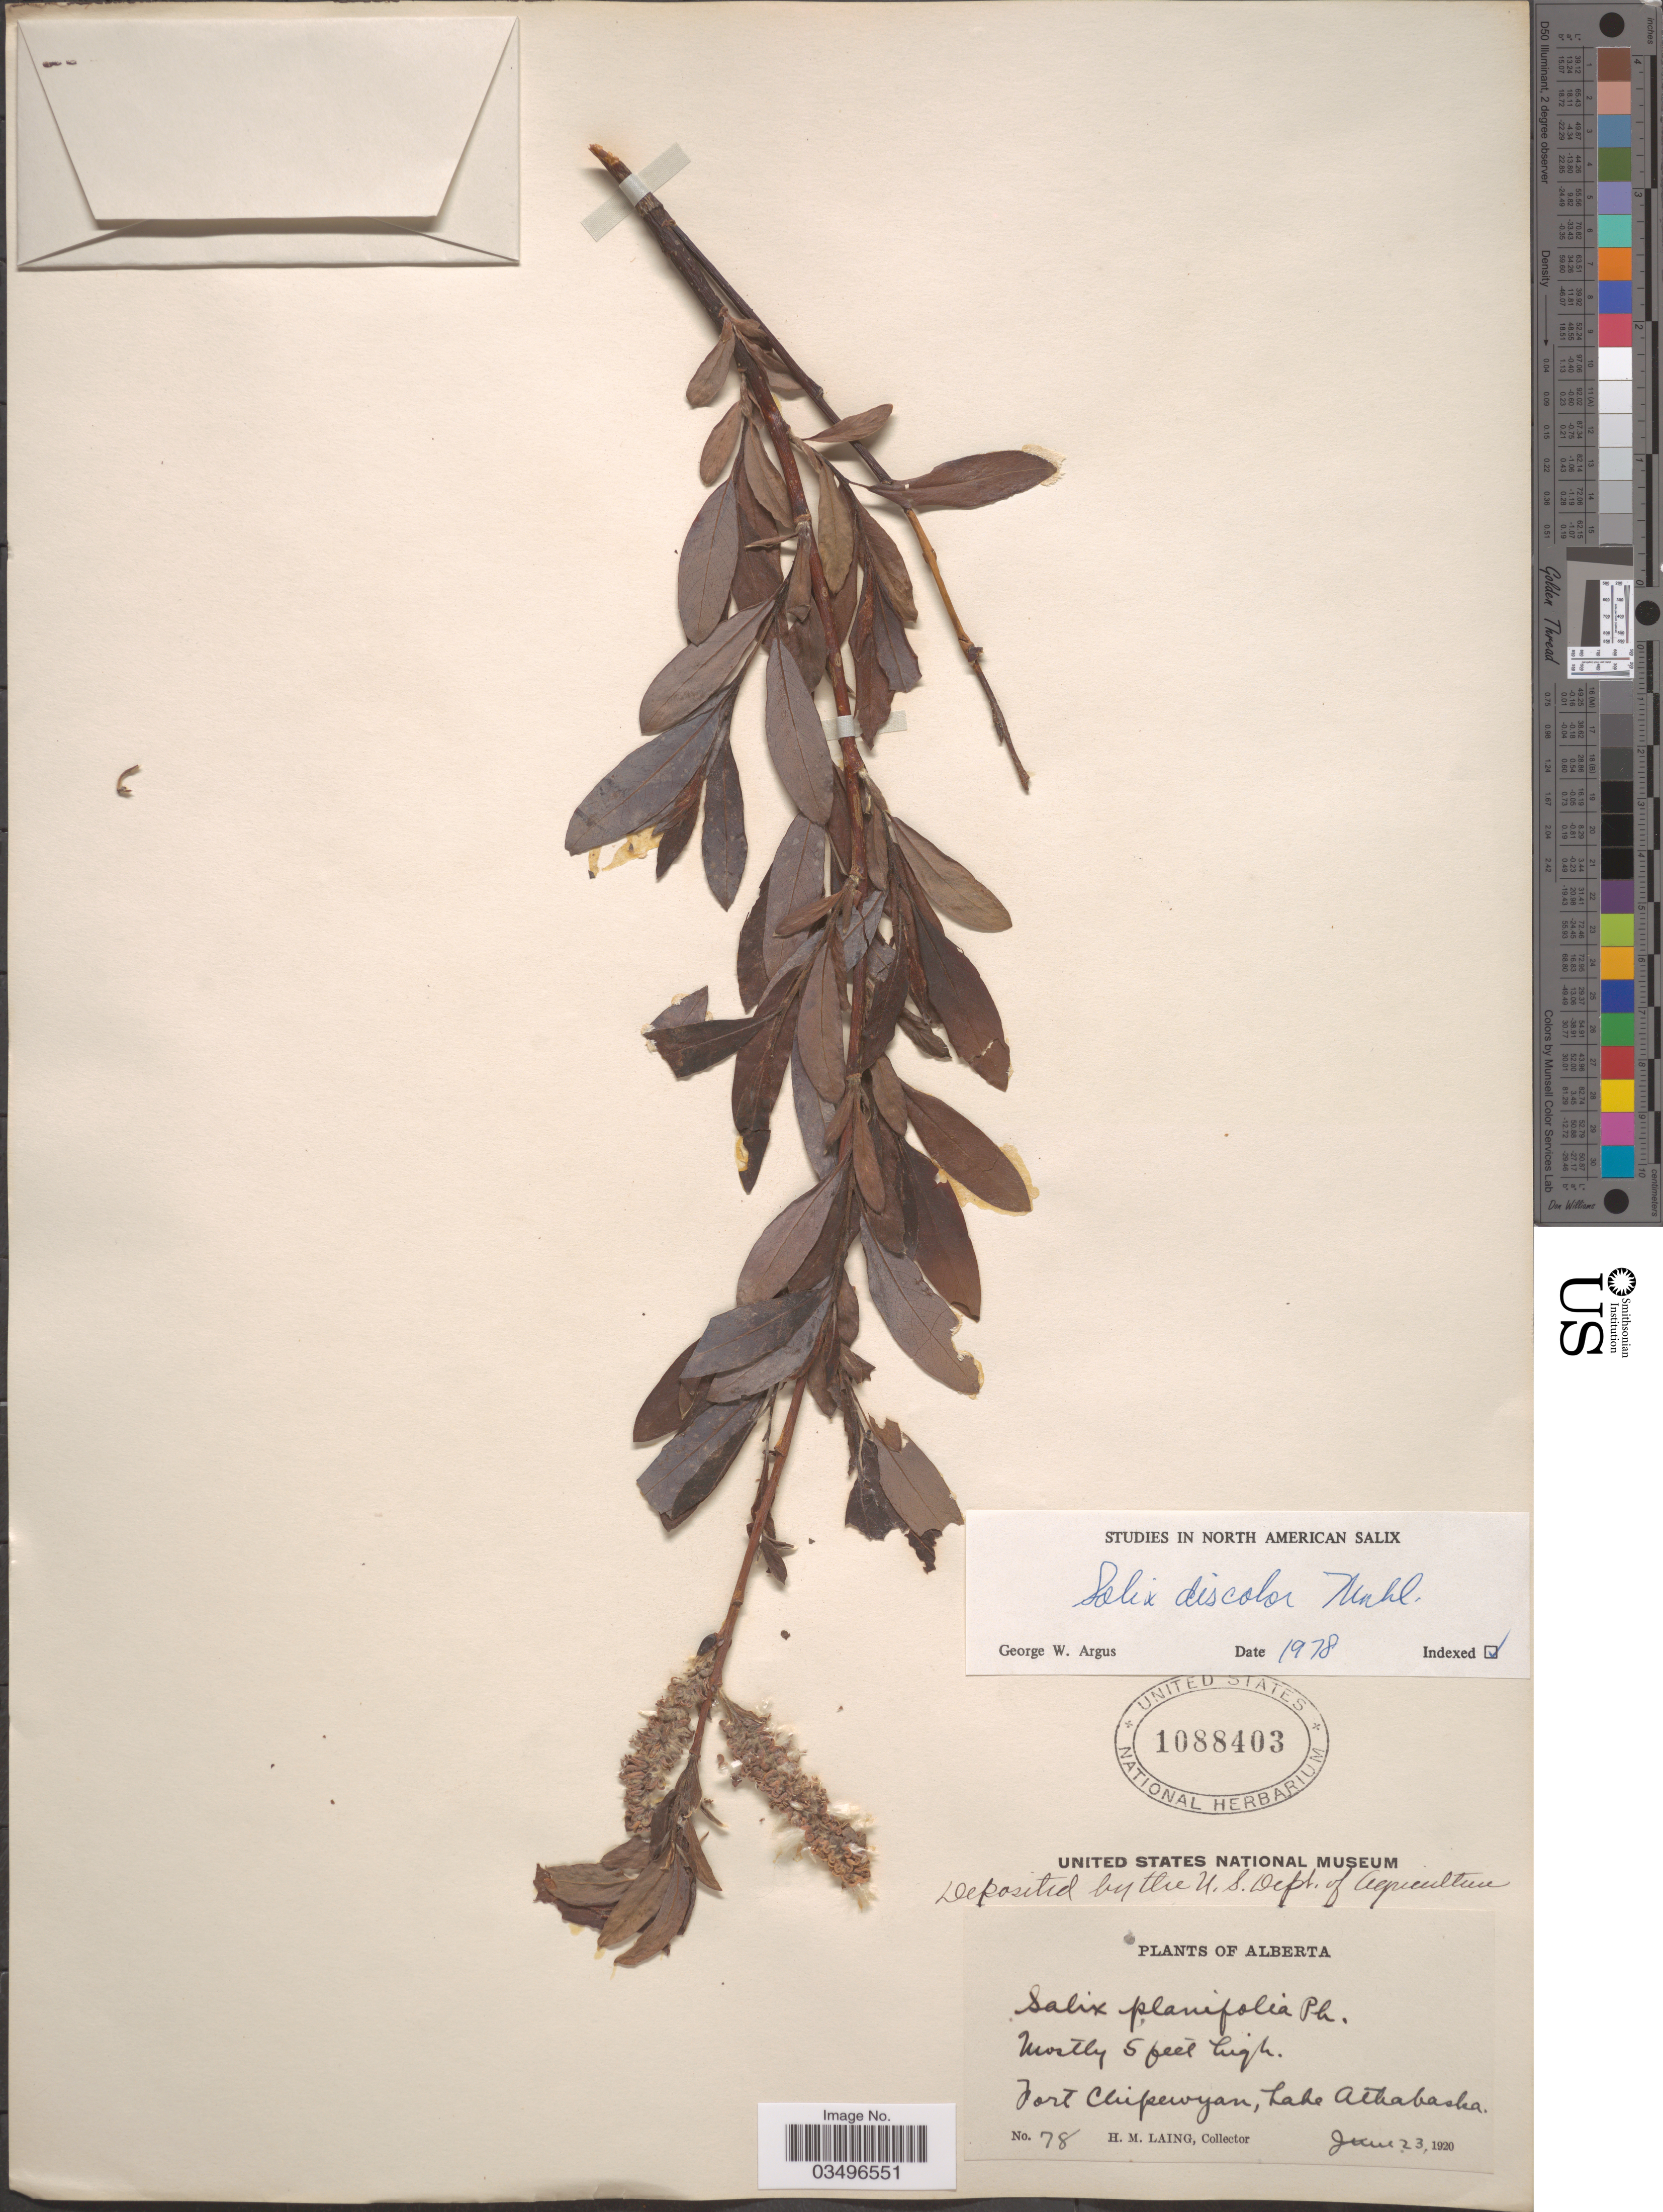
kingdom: Plantae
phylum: Tracheophyta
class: Magnoliopsida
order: Malpighiales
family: Salicaceae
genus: Salix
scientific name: Salix discolor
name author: Muhl.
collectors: H. Laing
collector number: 78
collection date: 1920-06-23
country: Canada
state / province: Alberta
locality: Fort Chipewyan, Lake Athabaska.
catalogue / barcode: US 1088403